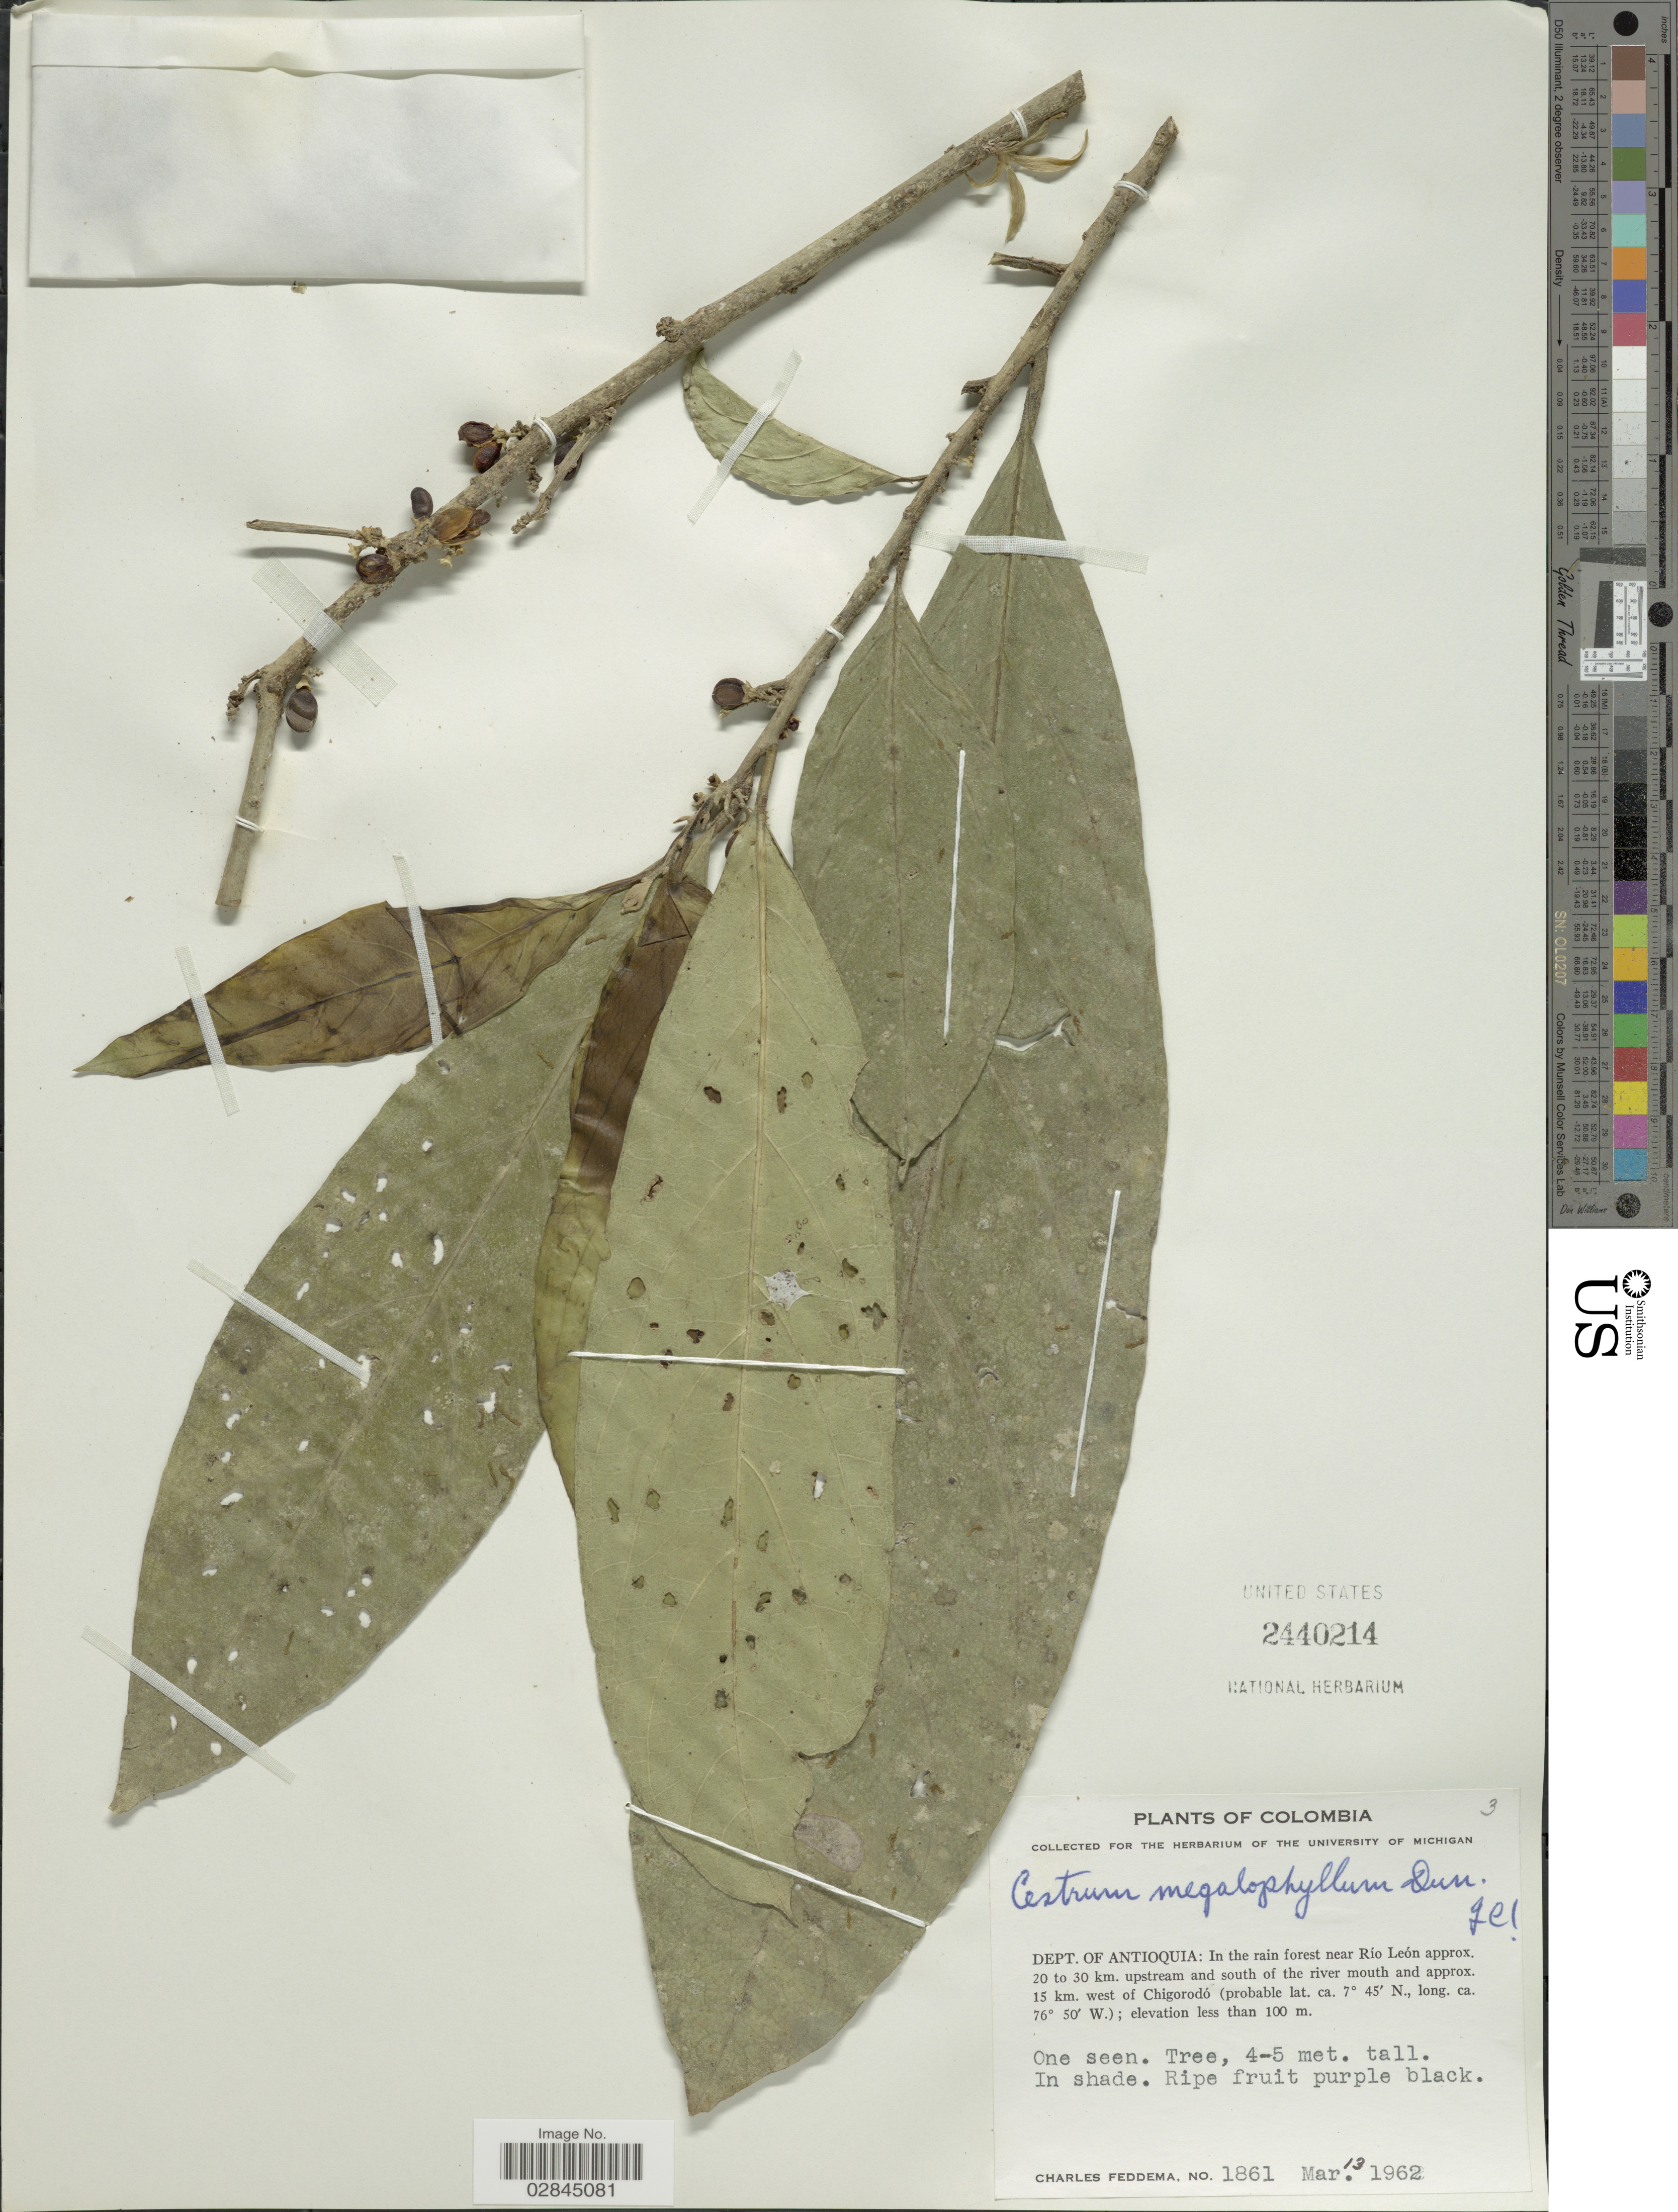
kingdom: Plantae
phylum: Tracheophyta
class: Magnoliopsida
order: Solanales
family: Solanaceae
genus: Cestrum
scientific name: Cestrum schlechtendahlii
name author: G. Don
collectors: C. Feddema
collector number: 1861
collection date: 1962-03-13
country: Colombia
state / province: Antioquia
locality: Dept. of Antioquia: In the rain forest near Río León approx. 20 to 30 km. upstream and south of the river mouth and approx. 15 km. west of Chigorodó.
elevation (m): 100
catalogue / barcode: US 2440214